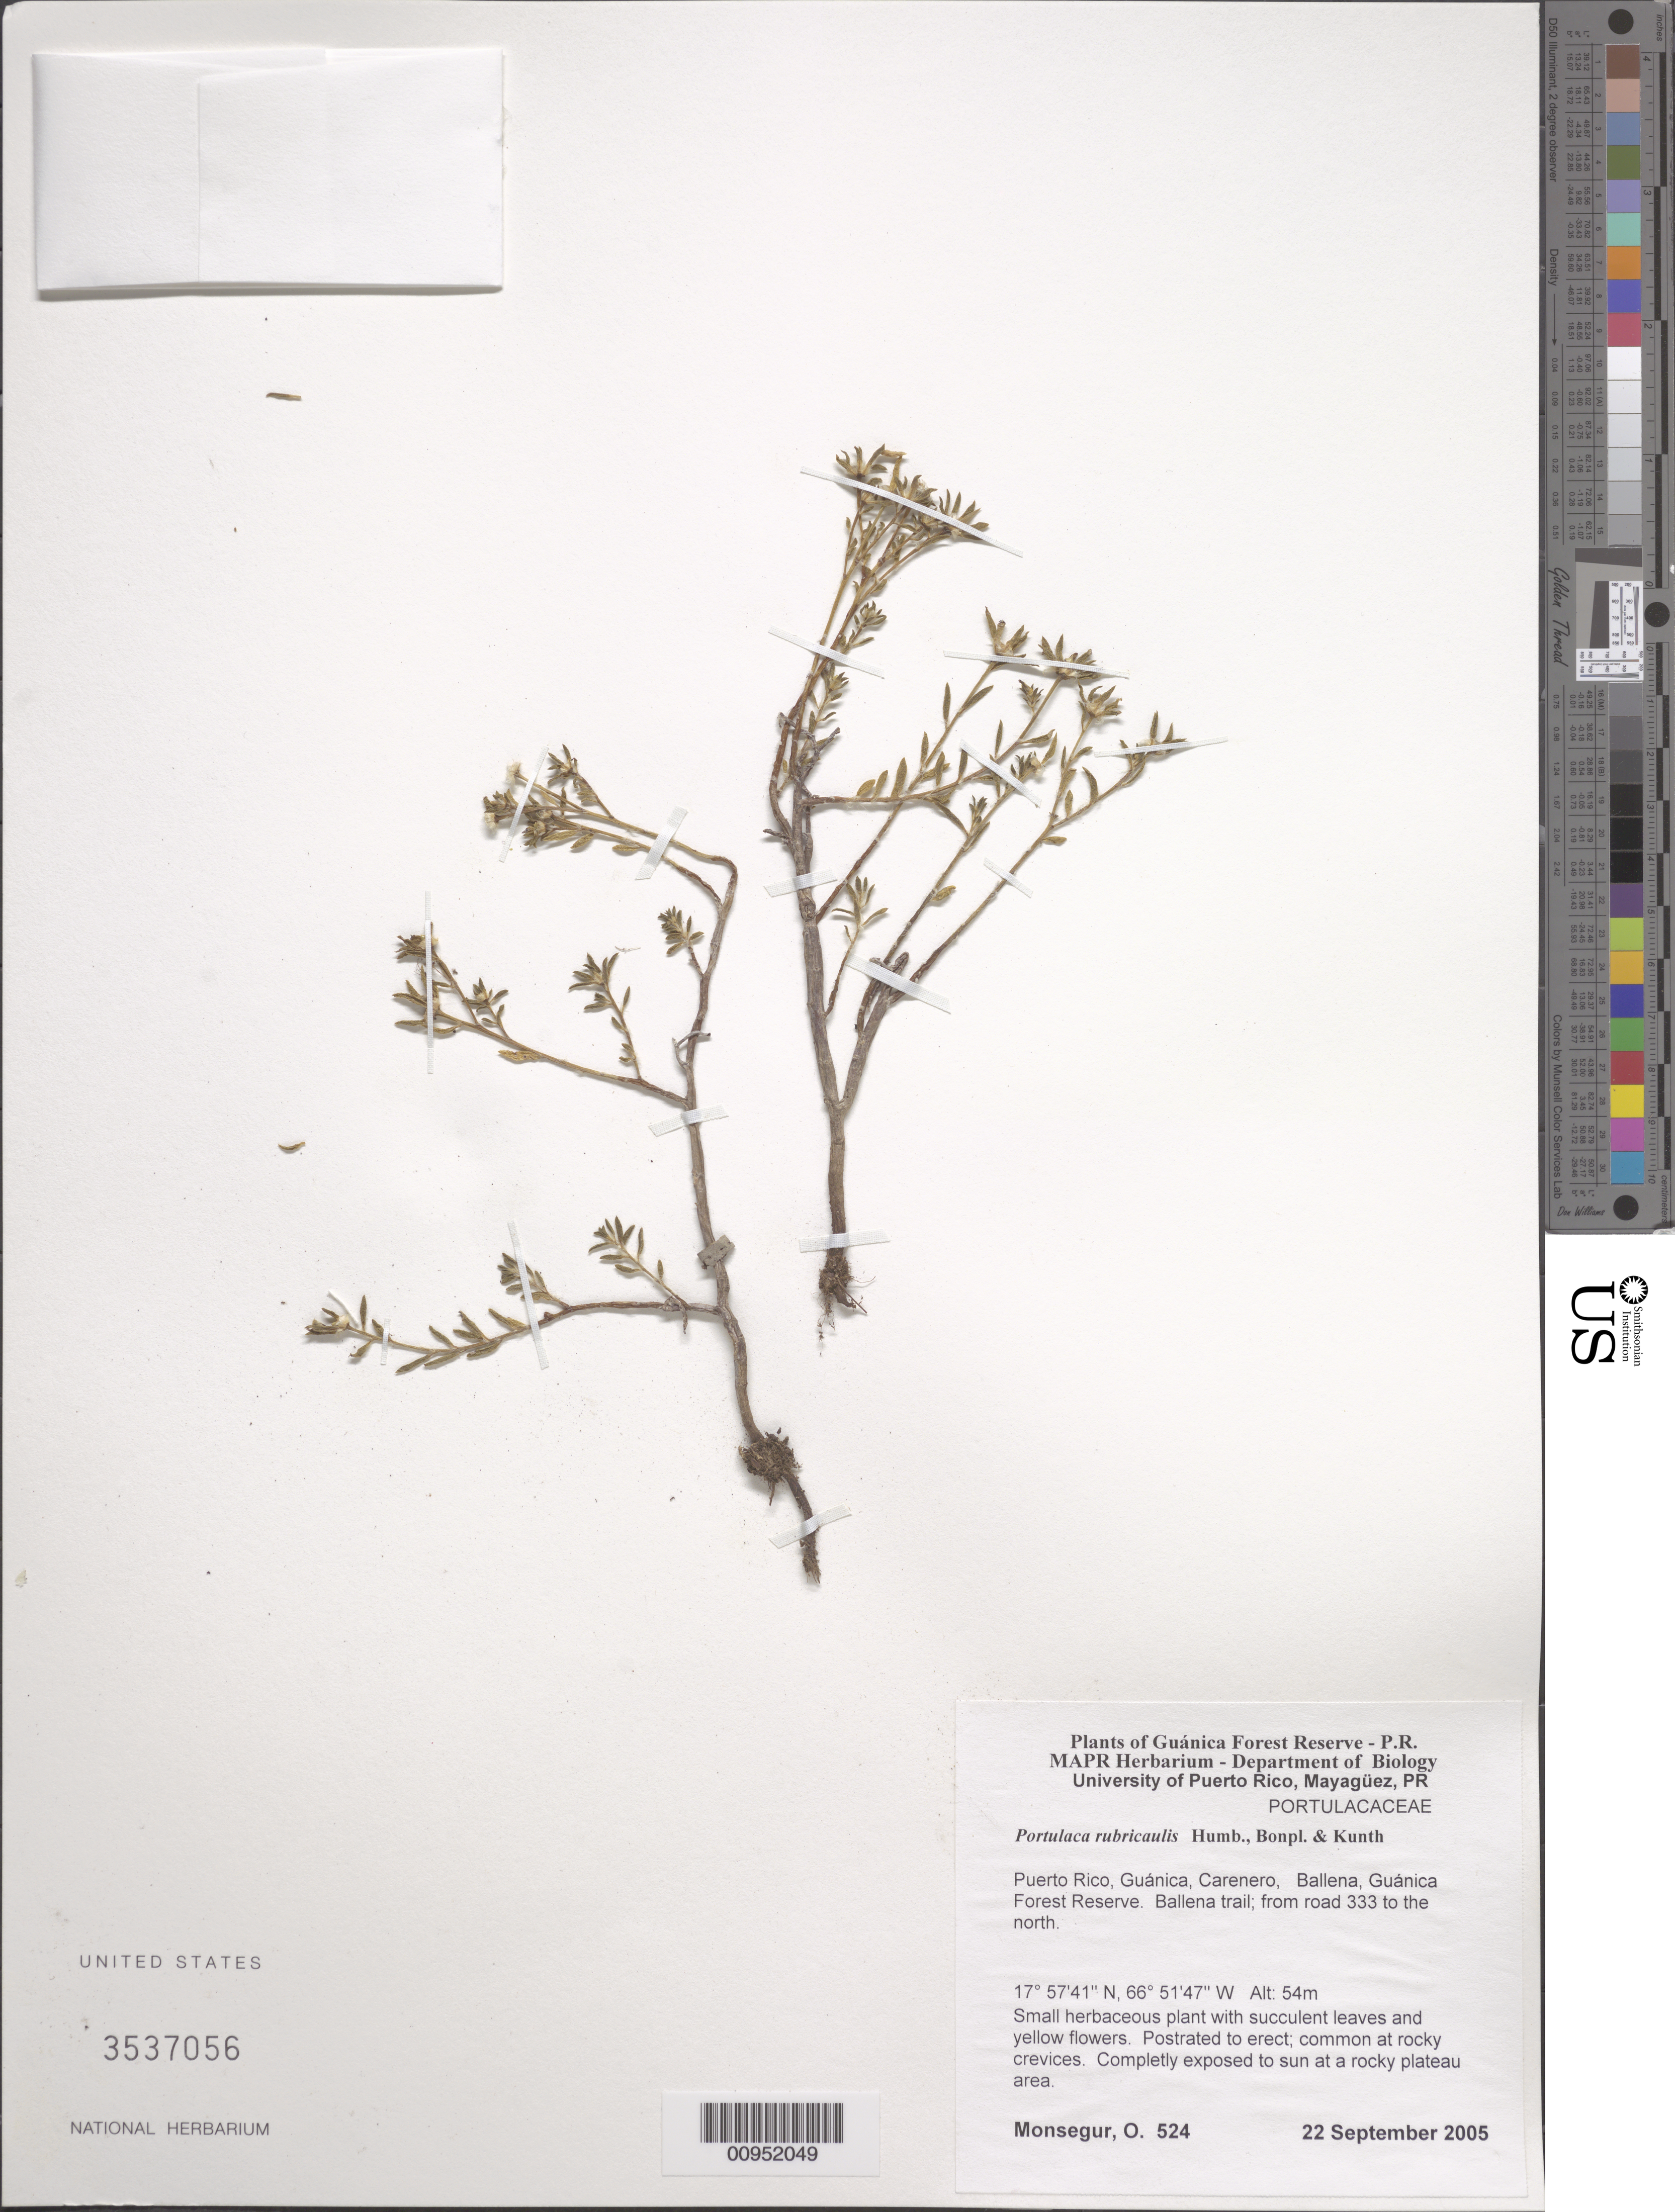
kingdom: Plantae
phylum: Tracheophyta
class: Magnoliopsida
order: Caryophyllales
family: Portulacaceae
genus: Portulaca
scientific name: Portulaca rubricaulis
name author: Kunth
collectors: O. Monsegur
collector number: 524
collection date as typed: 22 Sep 2005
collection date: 2005-09-22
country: Puerto Rico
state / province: Guánica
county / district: Carenero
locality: Guánica Forest Reserve. Ballena trail; from road 333 to the north.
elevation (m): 54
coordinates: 17.57414, 66.51471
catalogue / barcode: US 3537056